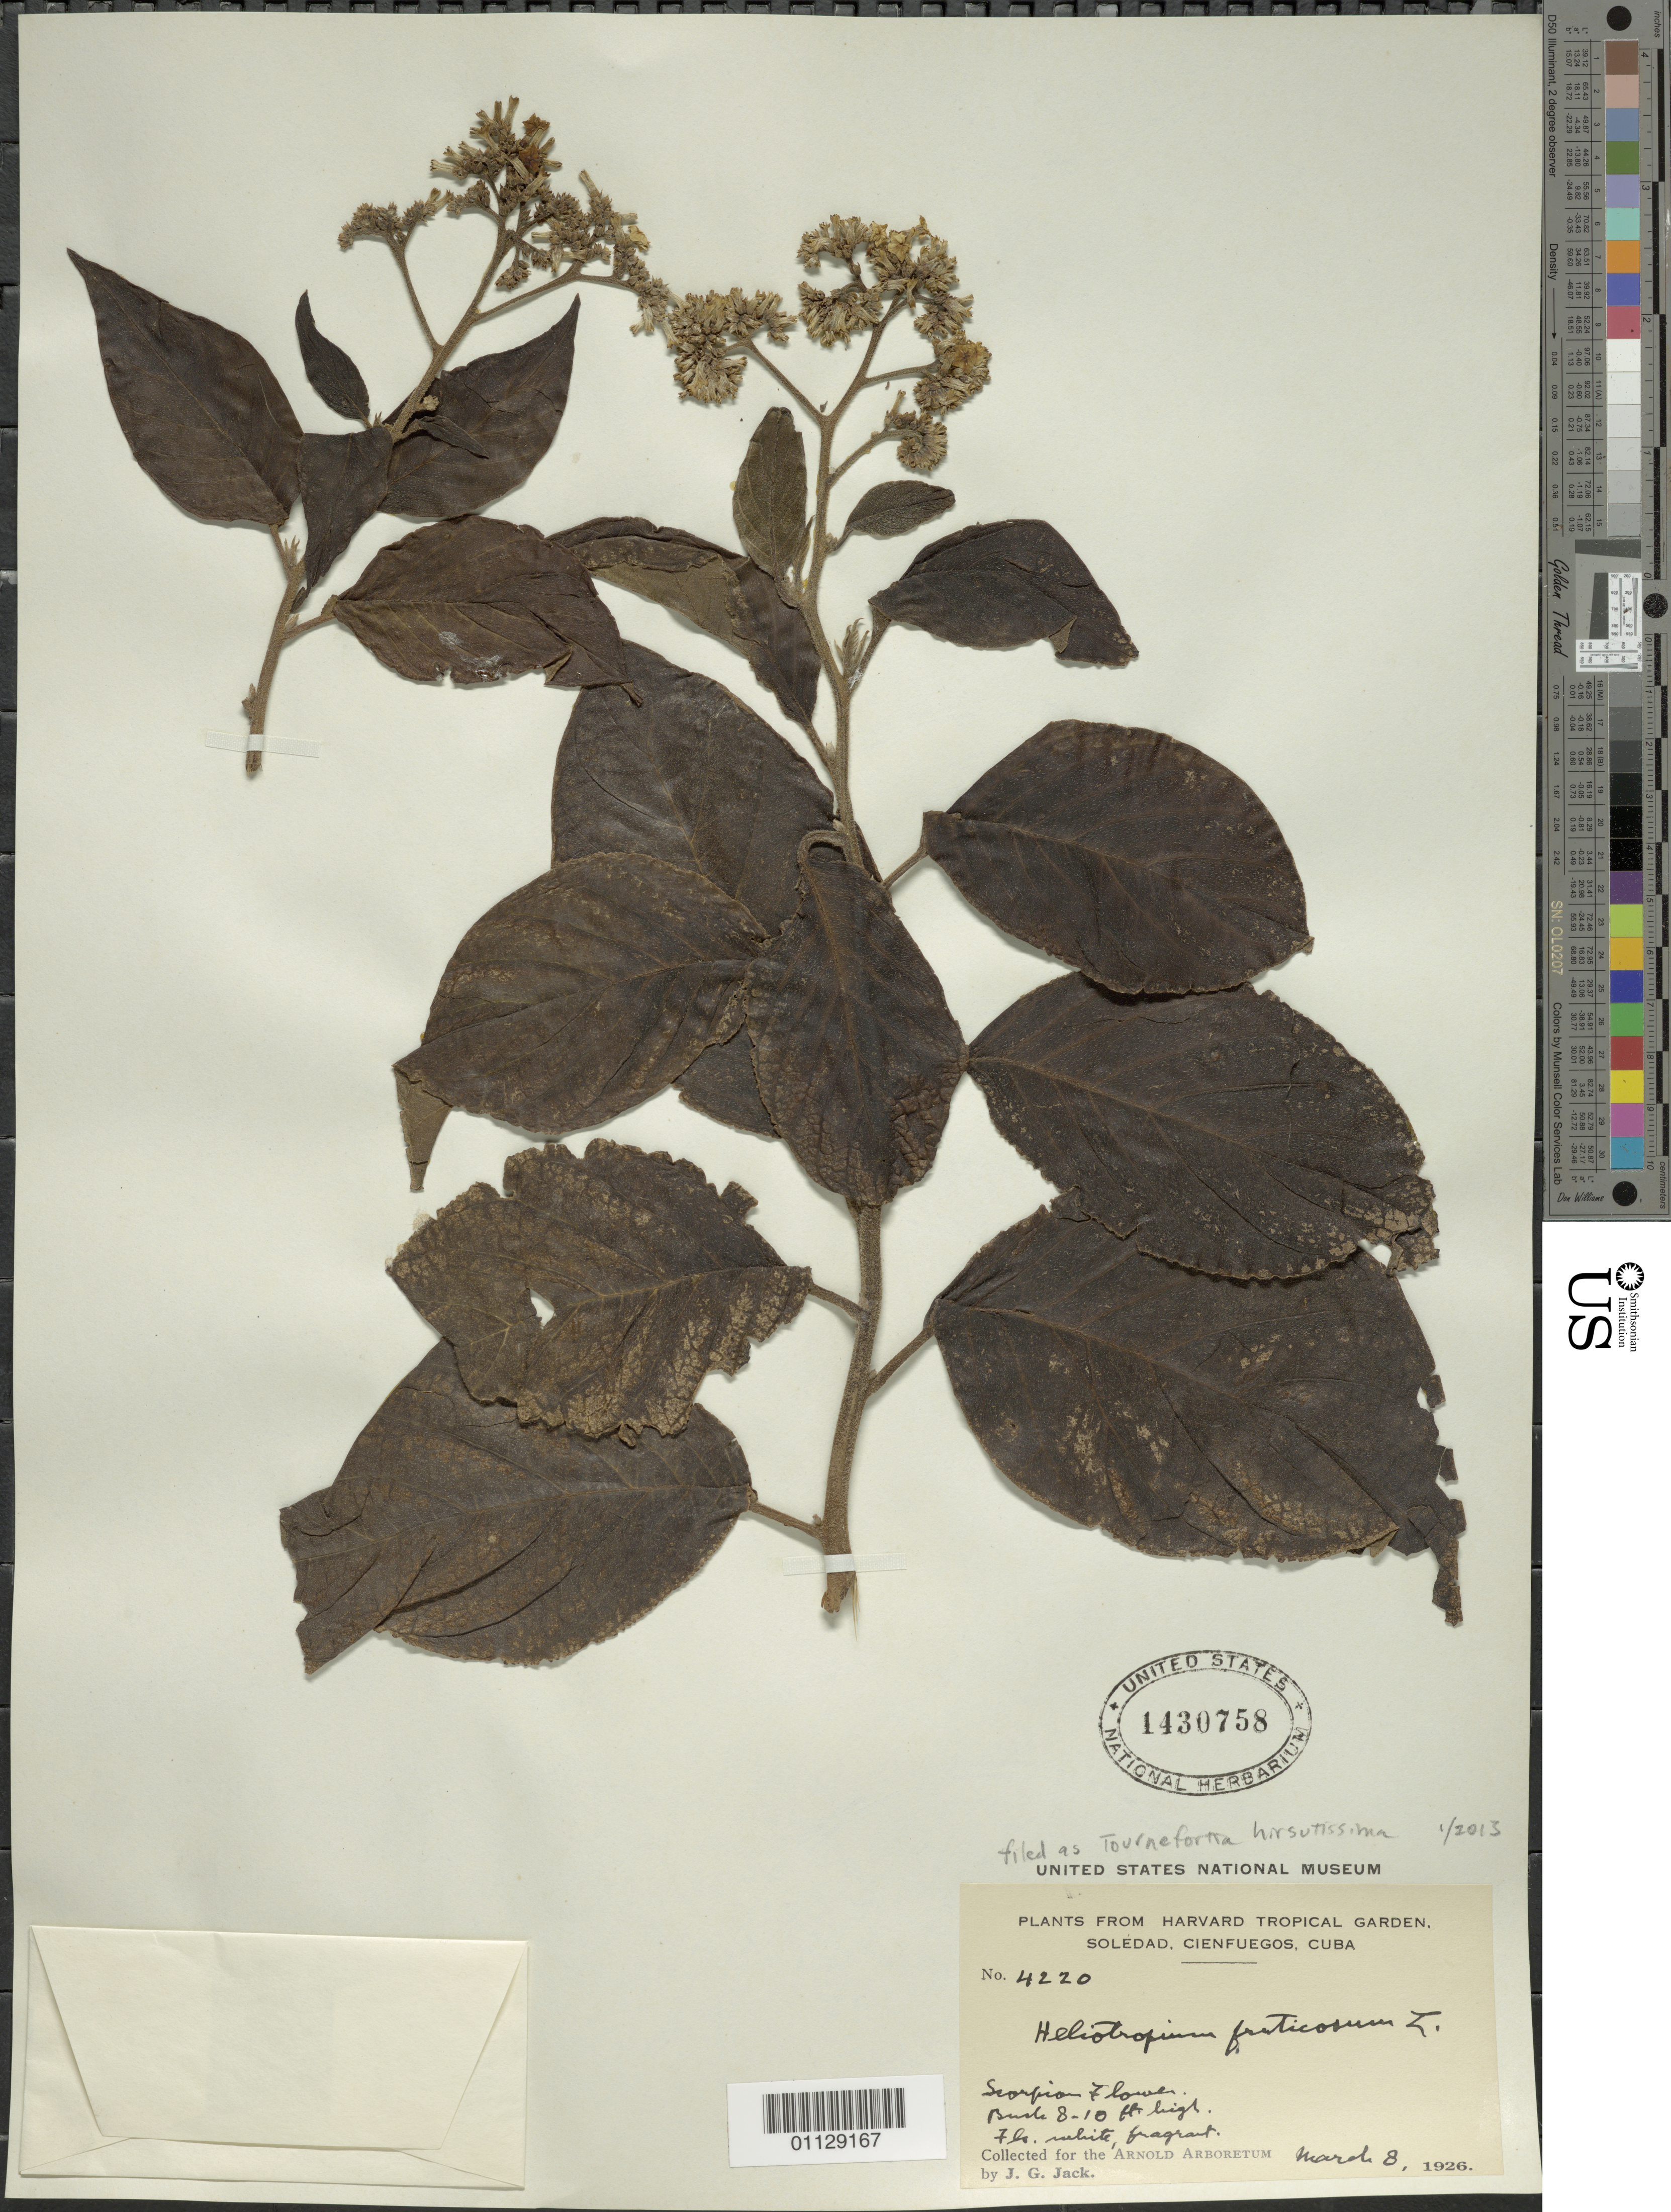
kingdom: Plantae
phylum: Tracheophyta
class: Magnoliopsida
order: Boraginales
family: Heliotropiaceae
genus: Tournefortia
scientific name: Tournefortia hirsutissima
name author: L.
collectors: J. G. Jack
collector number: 4220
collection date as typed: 08 Mar 1926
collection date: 1926-03-08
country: Cuba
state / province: Cienfuegos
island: Cuba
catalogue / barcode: US 1430758